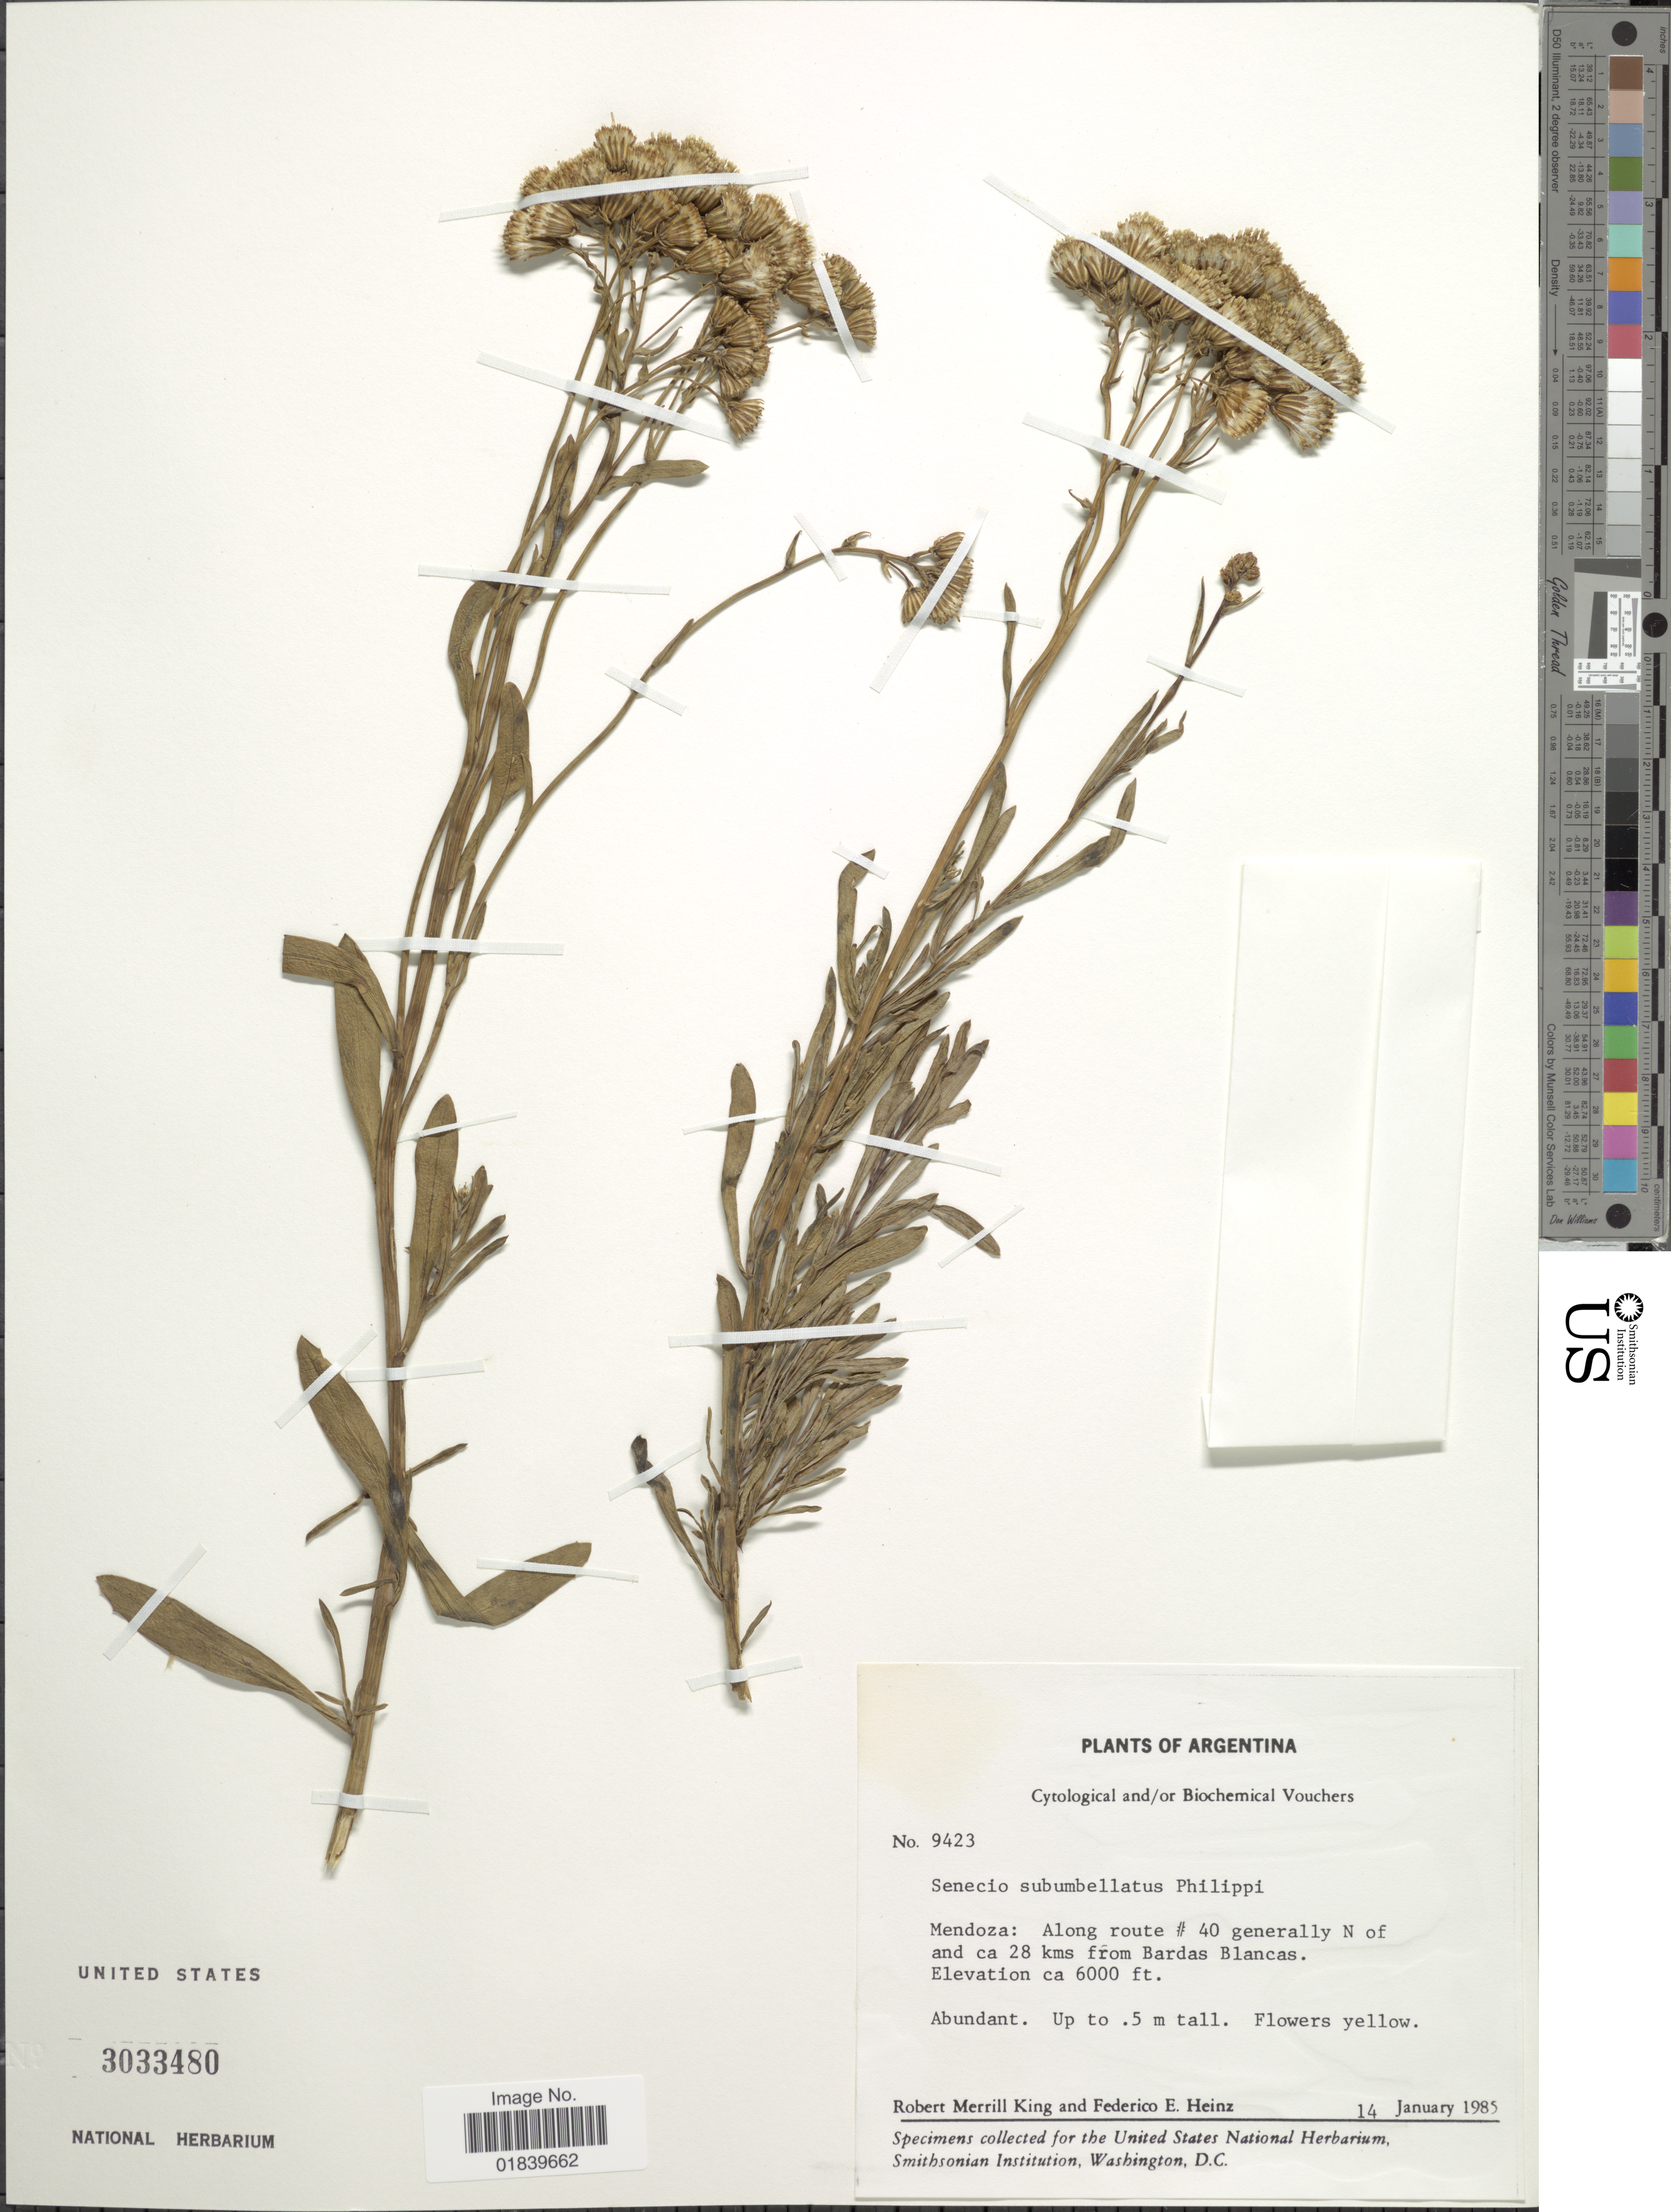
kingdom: Plantae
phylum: Tracheophyta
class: Magnoliopsida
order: Asterales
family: Asteraceae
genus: Senecio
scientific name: Senecio subumbellatus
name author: Phil.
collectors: R. M. King & F. Heinz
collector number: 9423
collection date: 1985-01-14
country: Argentina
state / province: Mendoza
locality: Mendoza: Along route # 40 generally N of and ca. 28 kms from Bardas Blancas.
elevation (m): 1829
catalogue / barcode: US 3033480